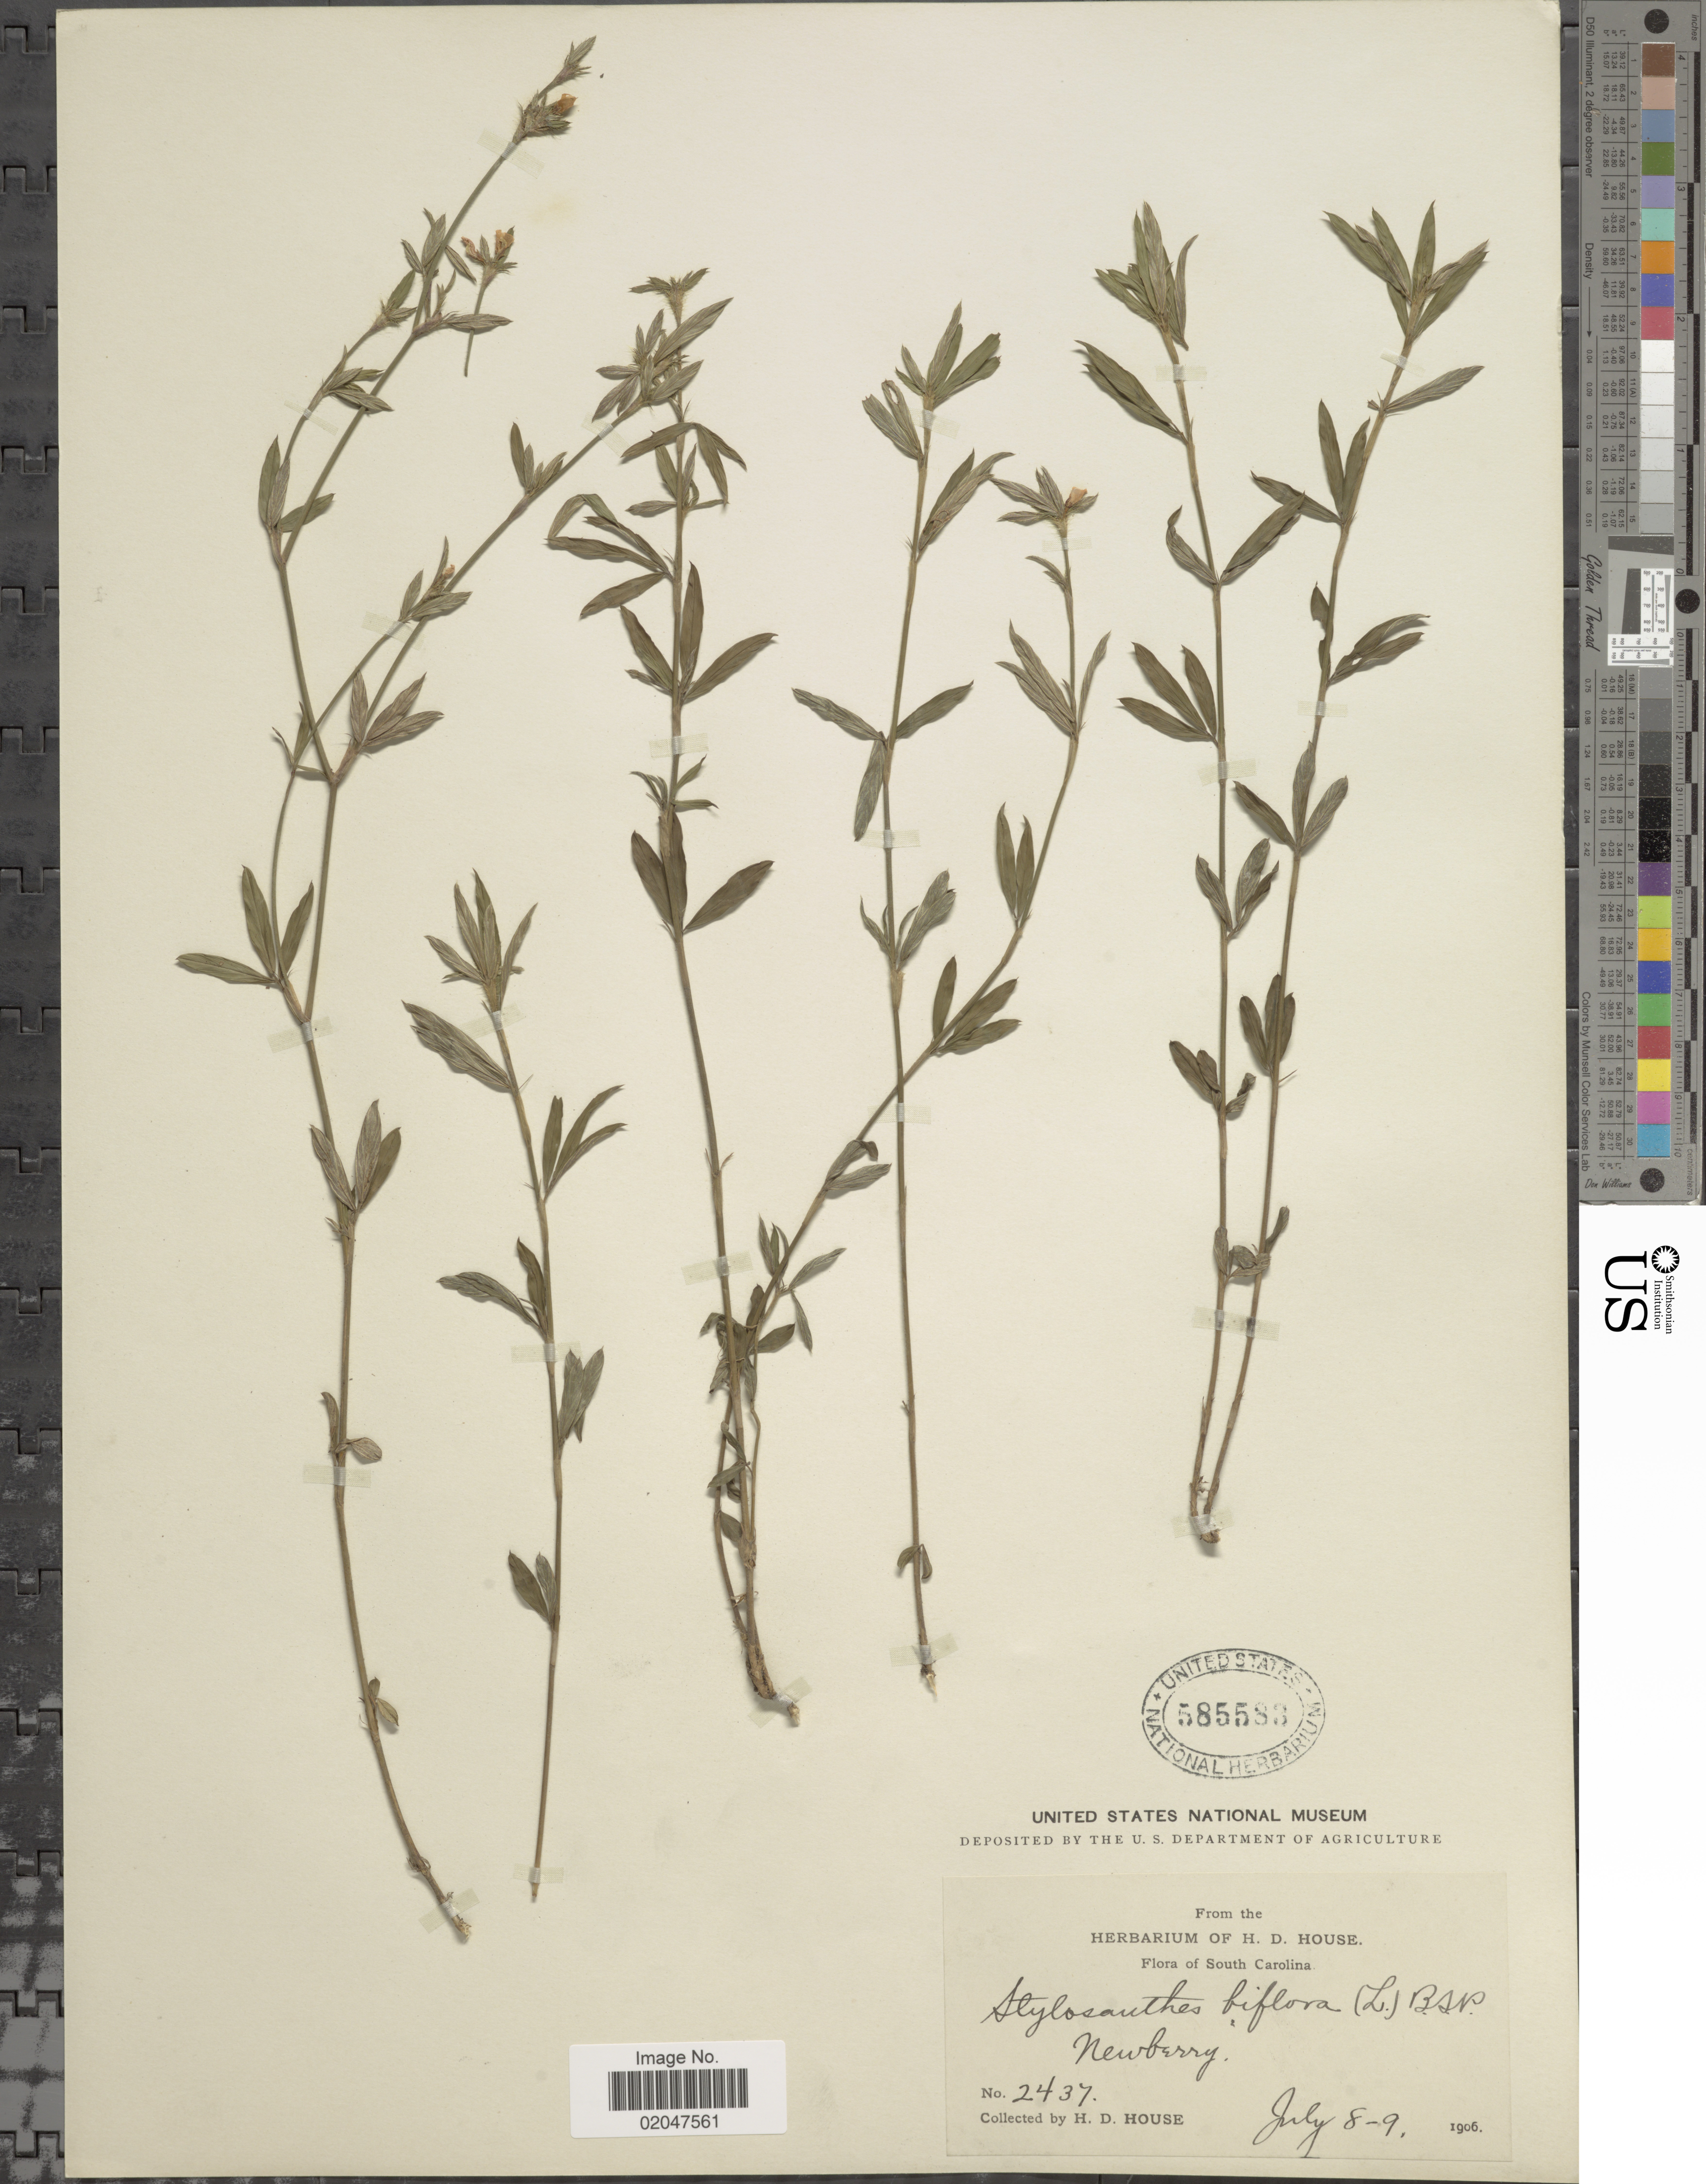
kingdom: Plantae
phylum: Tracheophyta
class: Magnoliopsida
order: Fabales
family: Fabaceae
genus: Stylosanthes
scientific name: Stylosanthes biflora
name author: (L.) Britton et al.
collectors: H. D. House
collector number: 2437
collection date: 1906-07-08/1906-07-09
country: United States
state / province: South Carolina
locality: Newberry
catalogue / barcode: US 585583